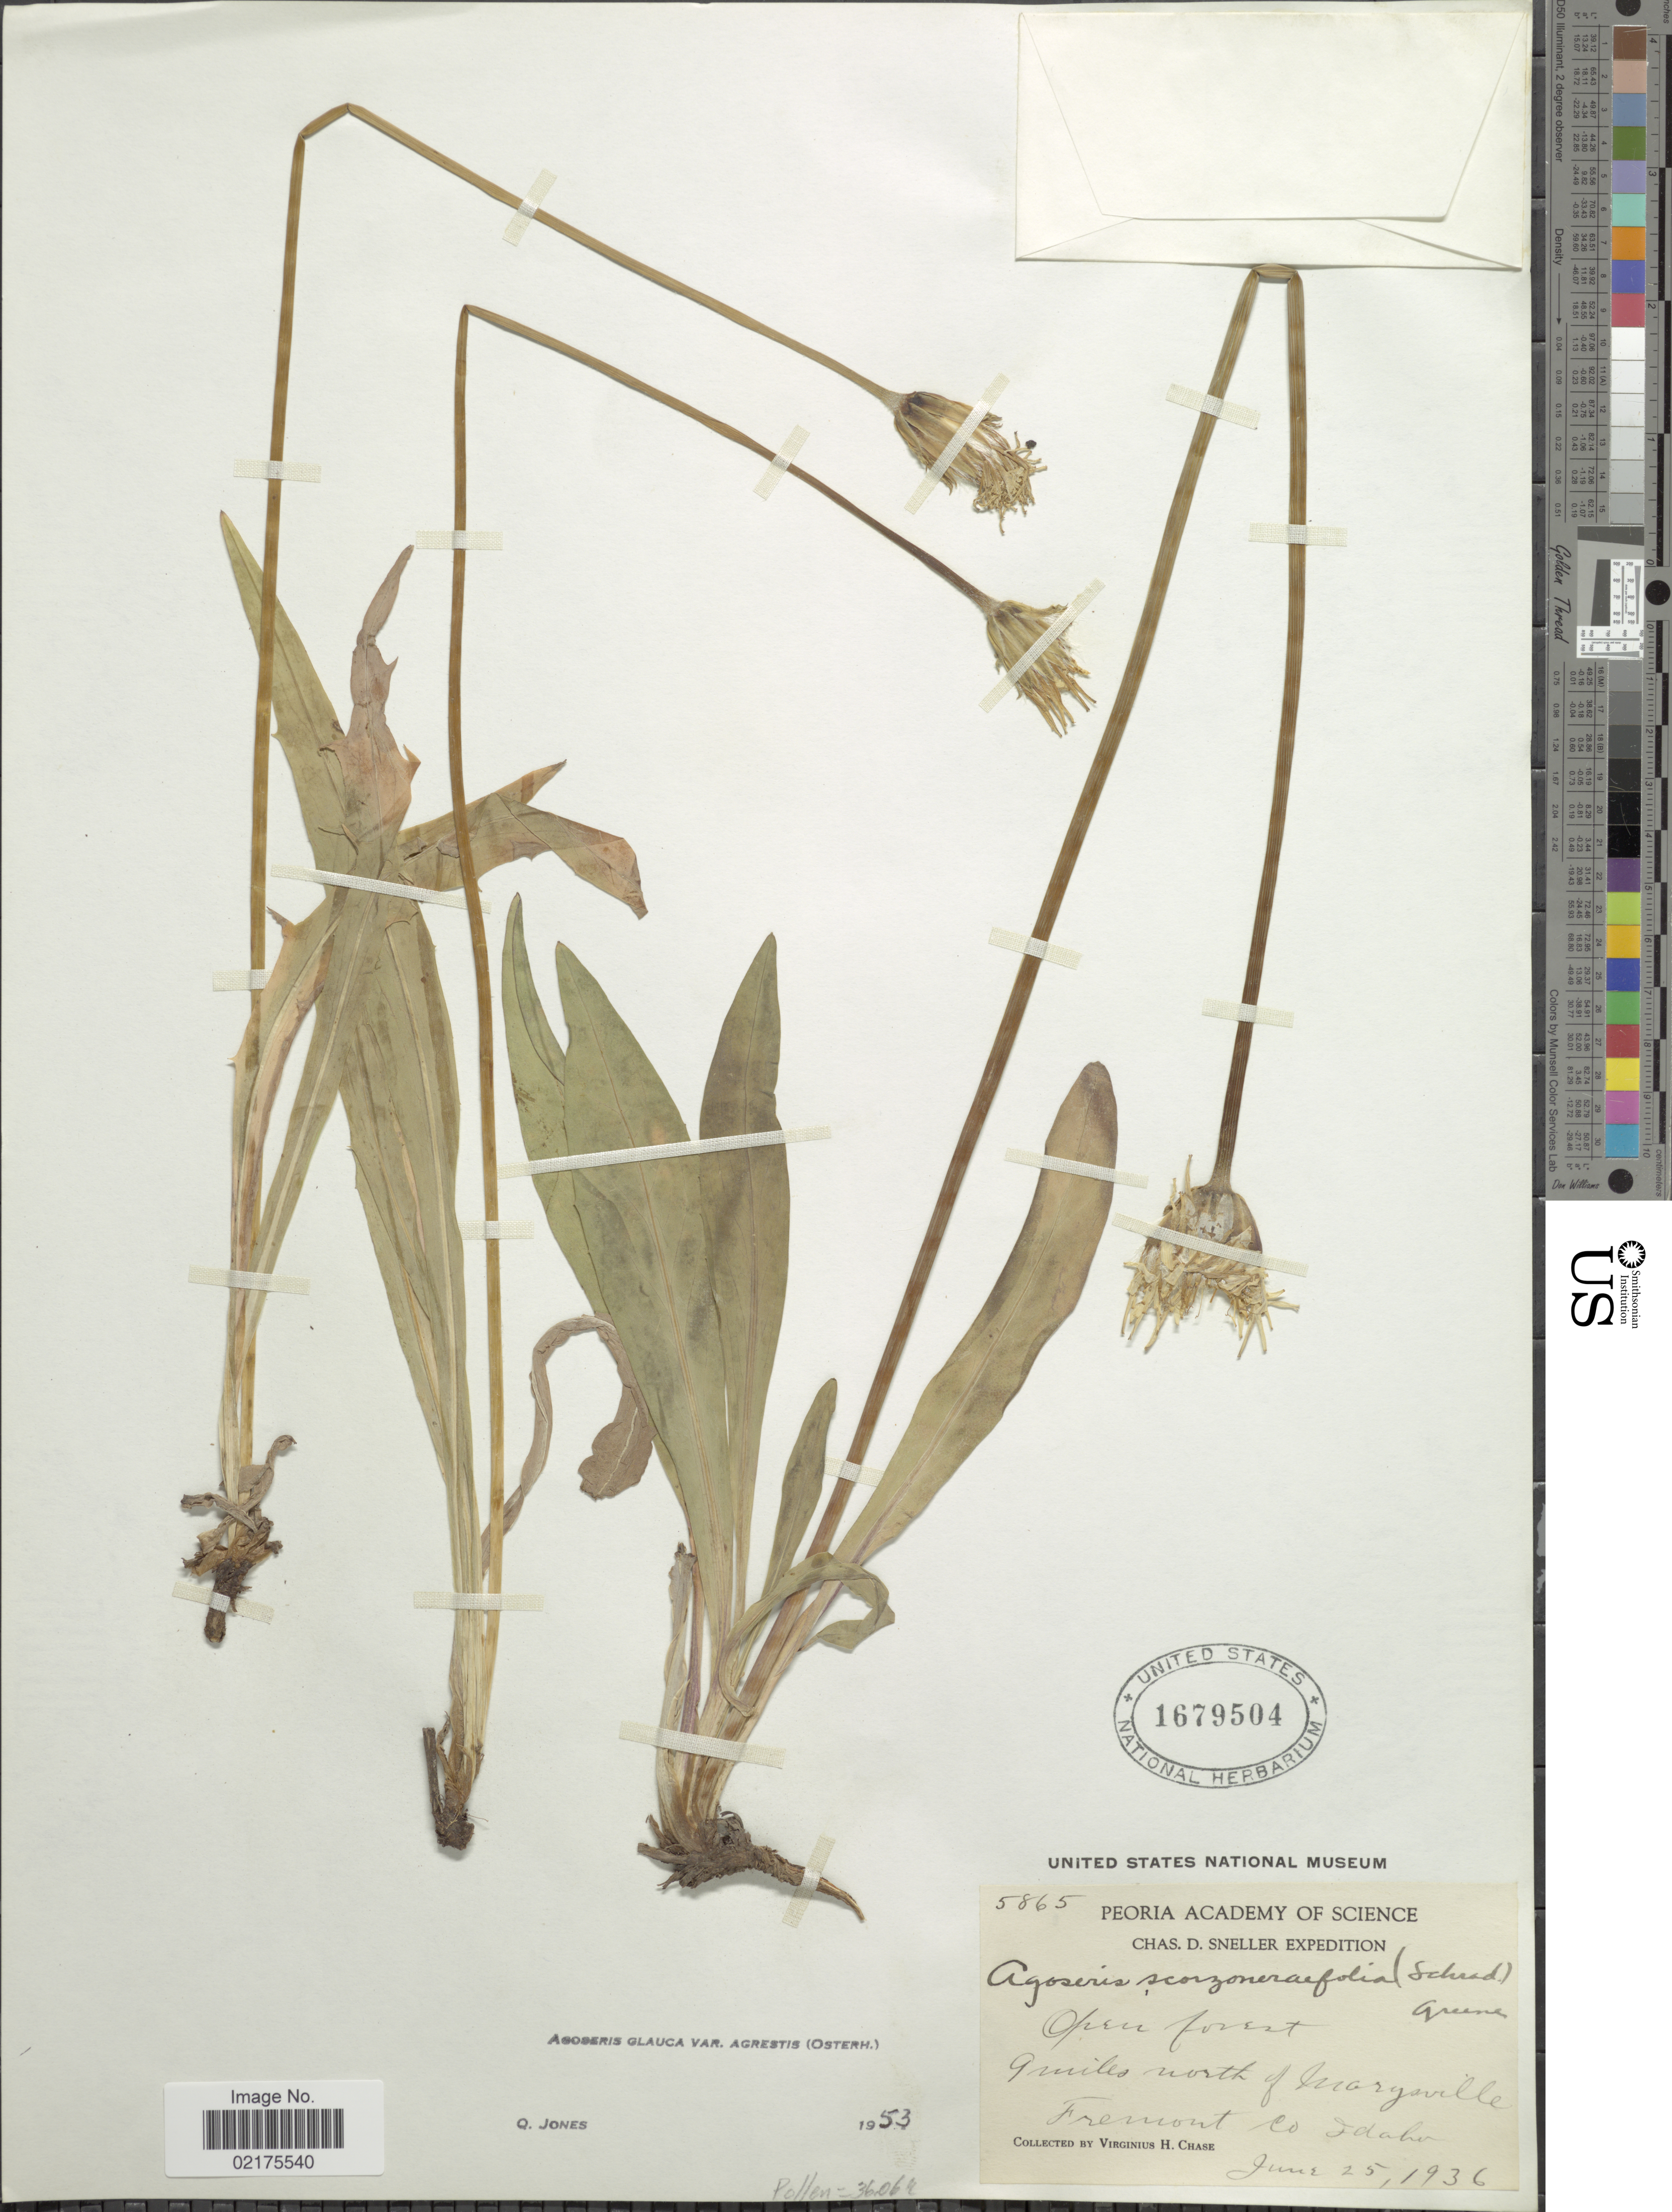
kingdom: Plantae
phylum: Tracheophyta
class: Magnoliopsida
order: Asterales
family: Asteraceae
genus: Agoseris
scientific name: Agoseris glauca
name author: (Pursh) Raf.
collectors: V. H. Chase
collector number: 5865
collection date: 1936-06-25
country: United States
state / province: Idaho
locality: Open forest, 9 miles north of Margaville Fremont Co.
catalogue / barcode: US 1679504